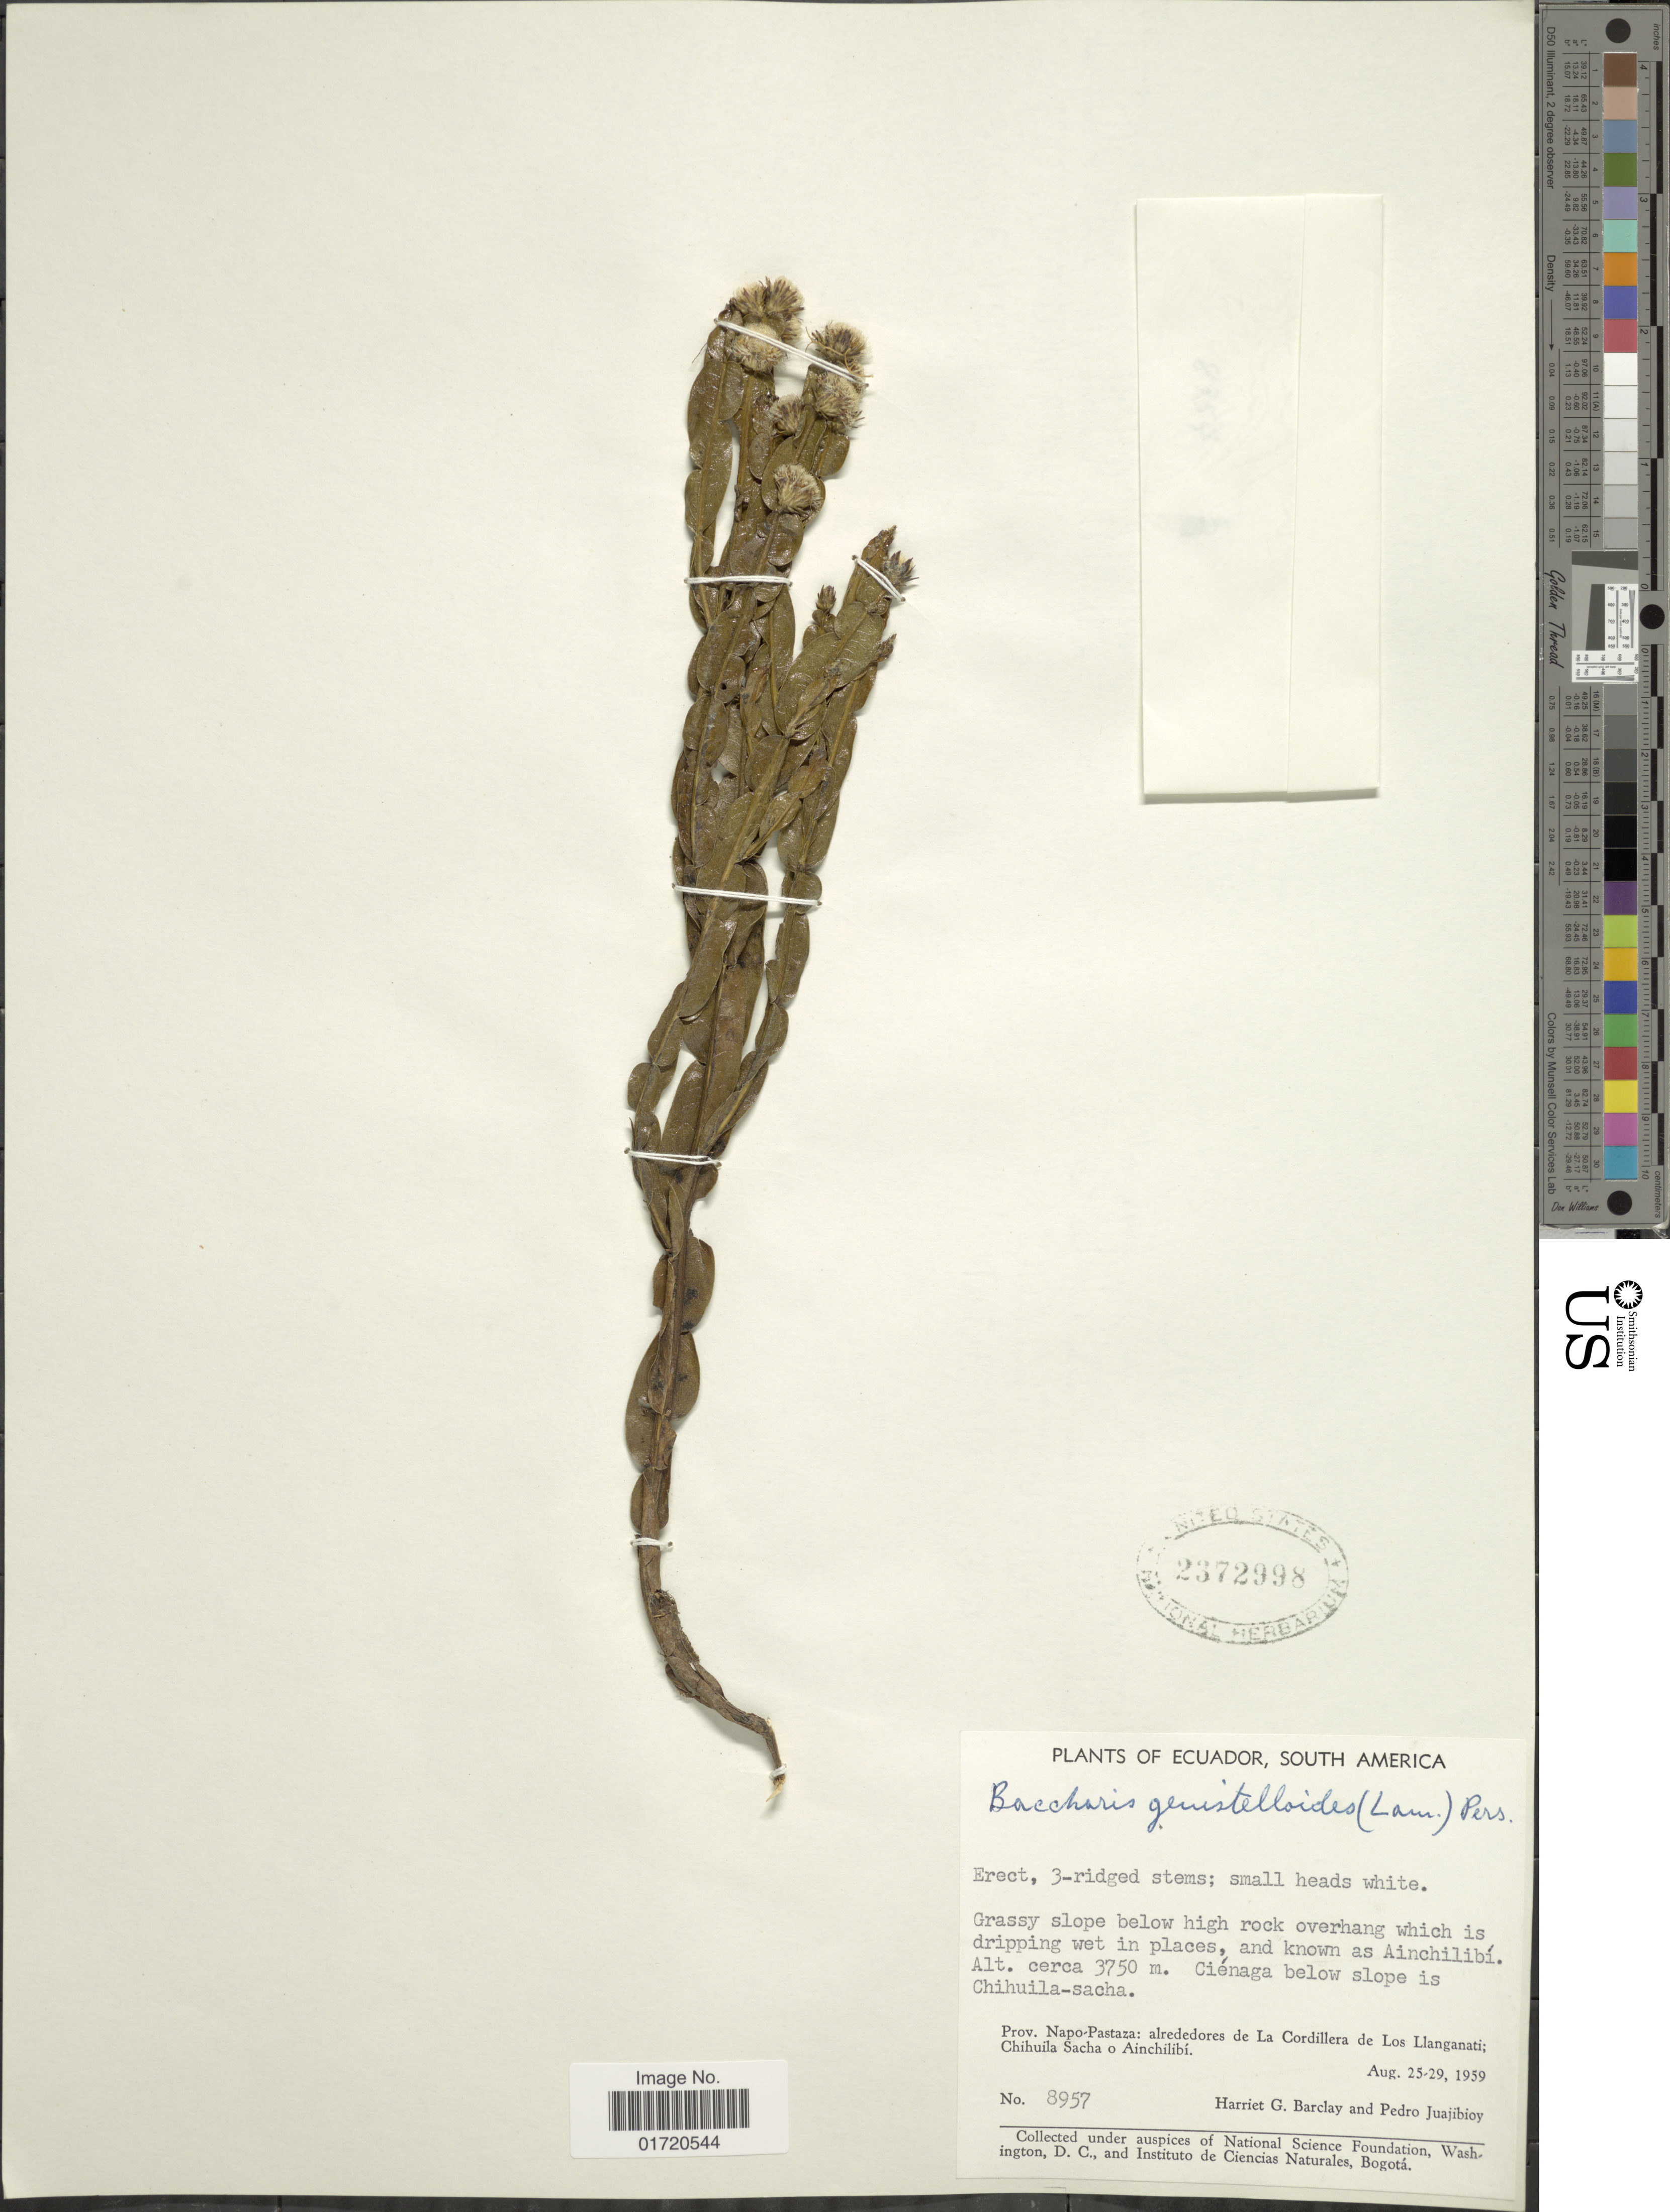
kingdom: Plantae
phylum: Tracheophyta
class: Magnoliopsida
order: Asterales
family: Asteraceae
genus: Baccharis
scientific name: Baccharis genistelloides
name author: (Lam.) Pers.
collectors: H. G. Barclay & P. Juajibioy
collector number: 8957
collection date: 1959-08-25/1959-08-29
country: Ecuador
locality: Prov. Napo-Pastaza: alrededores de La Cordillera de Los Llanganati; Chihuila Sacha o Ainchilibi.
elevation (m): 3750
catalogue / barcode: US 2372998